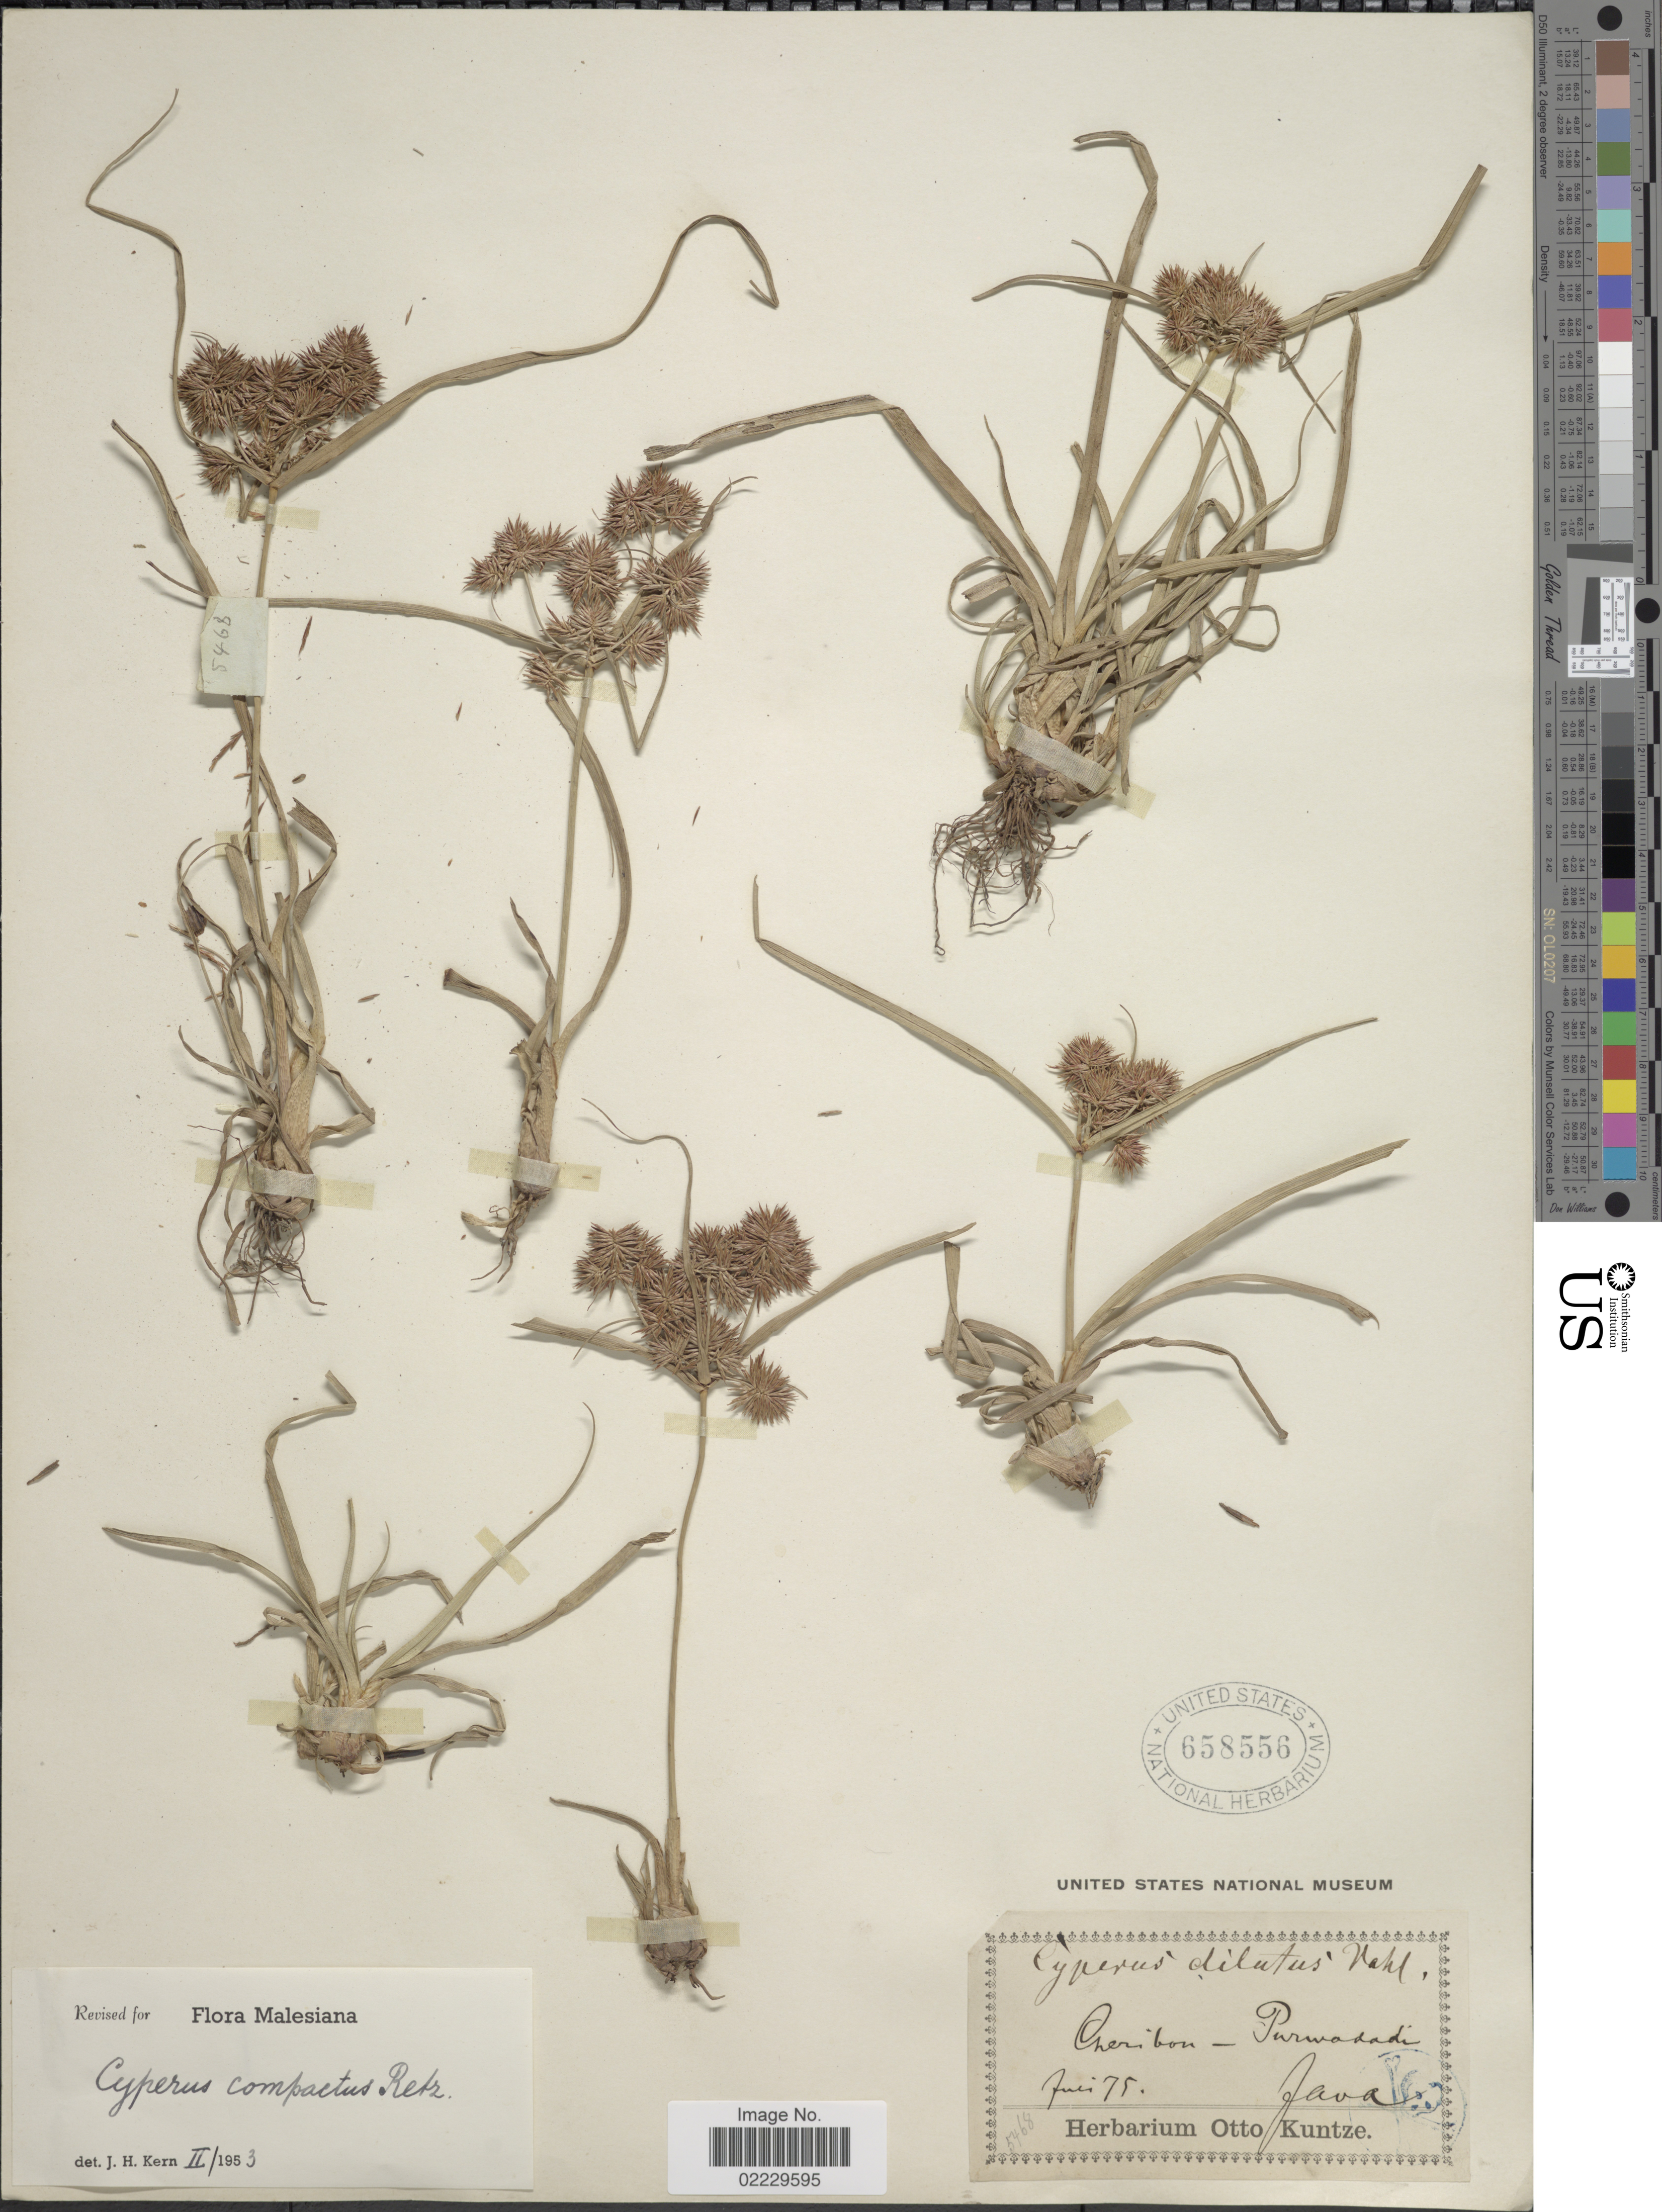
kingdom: Plantae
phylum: Tracheophyta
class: Liliopsida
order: Poales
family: Cyperaceae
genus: Cyperus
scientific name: Cyperus compactus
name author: Retz.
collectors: ex Herb. O. Kuntze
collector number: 5468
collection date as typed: Transcribed d/m/y: /6/75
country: Indonesia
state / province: Java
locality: Cheribon - Purwadadi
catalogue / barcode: US 658556